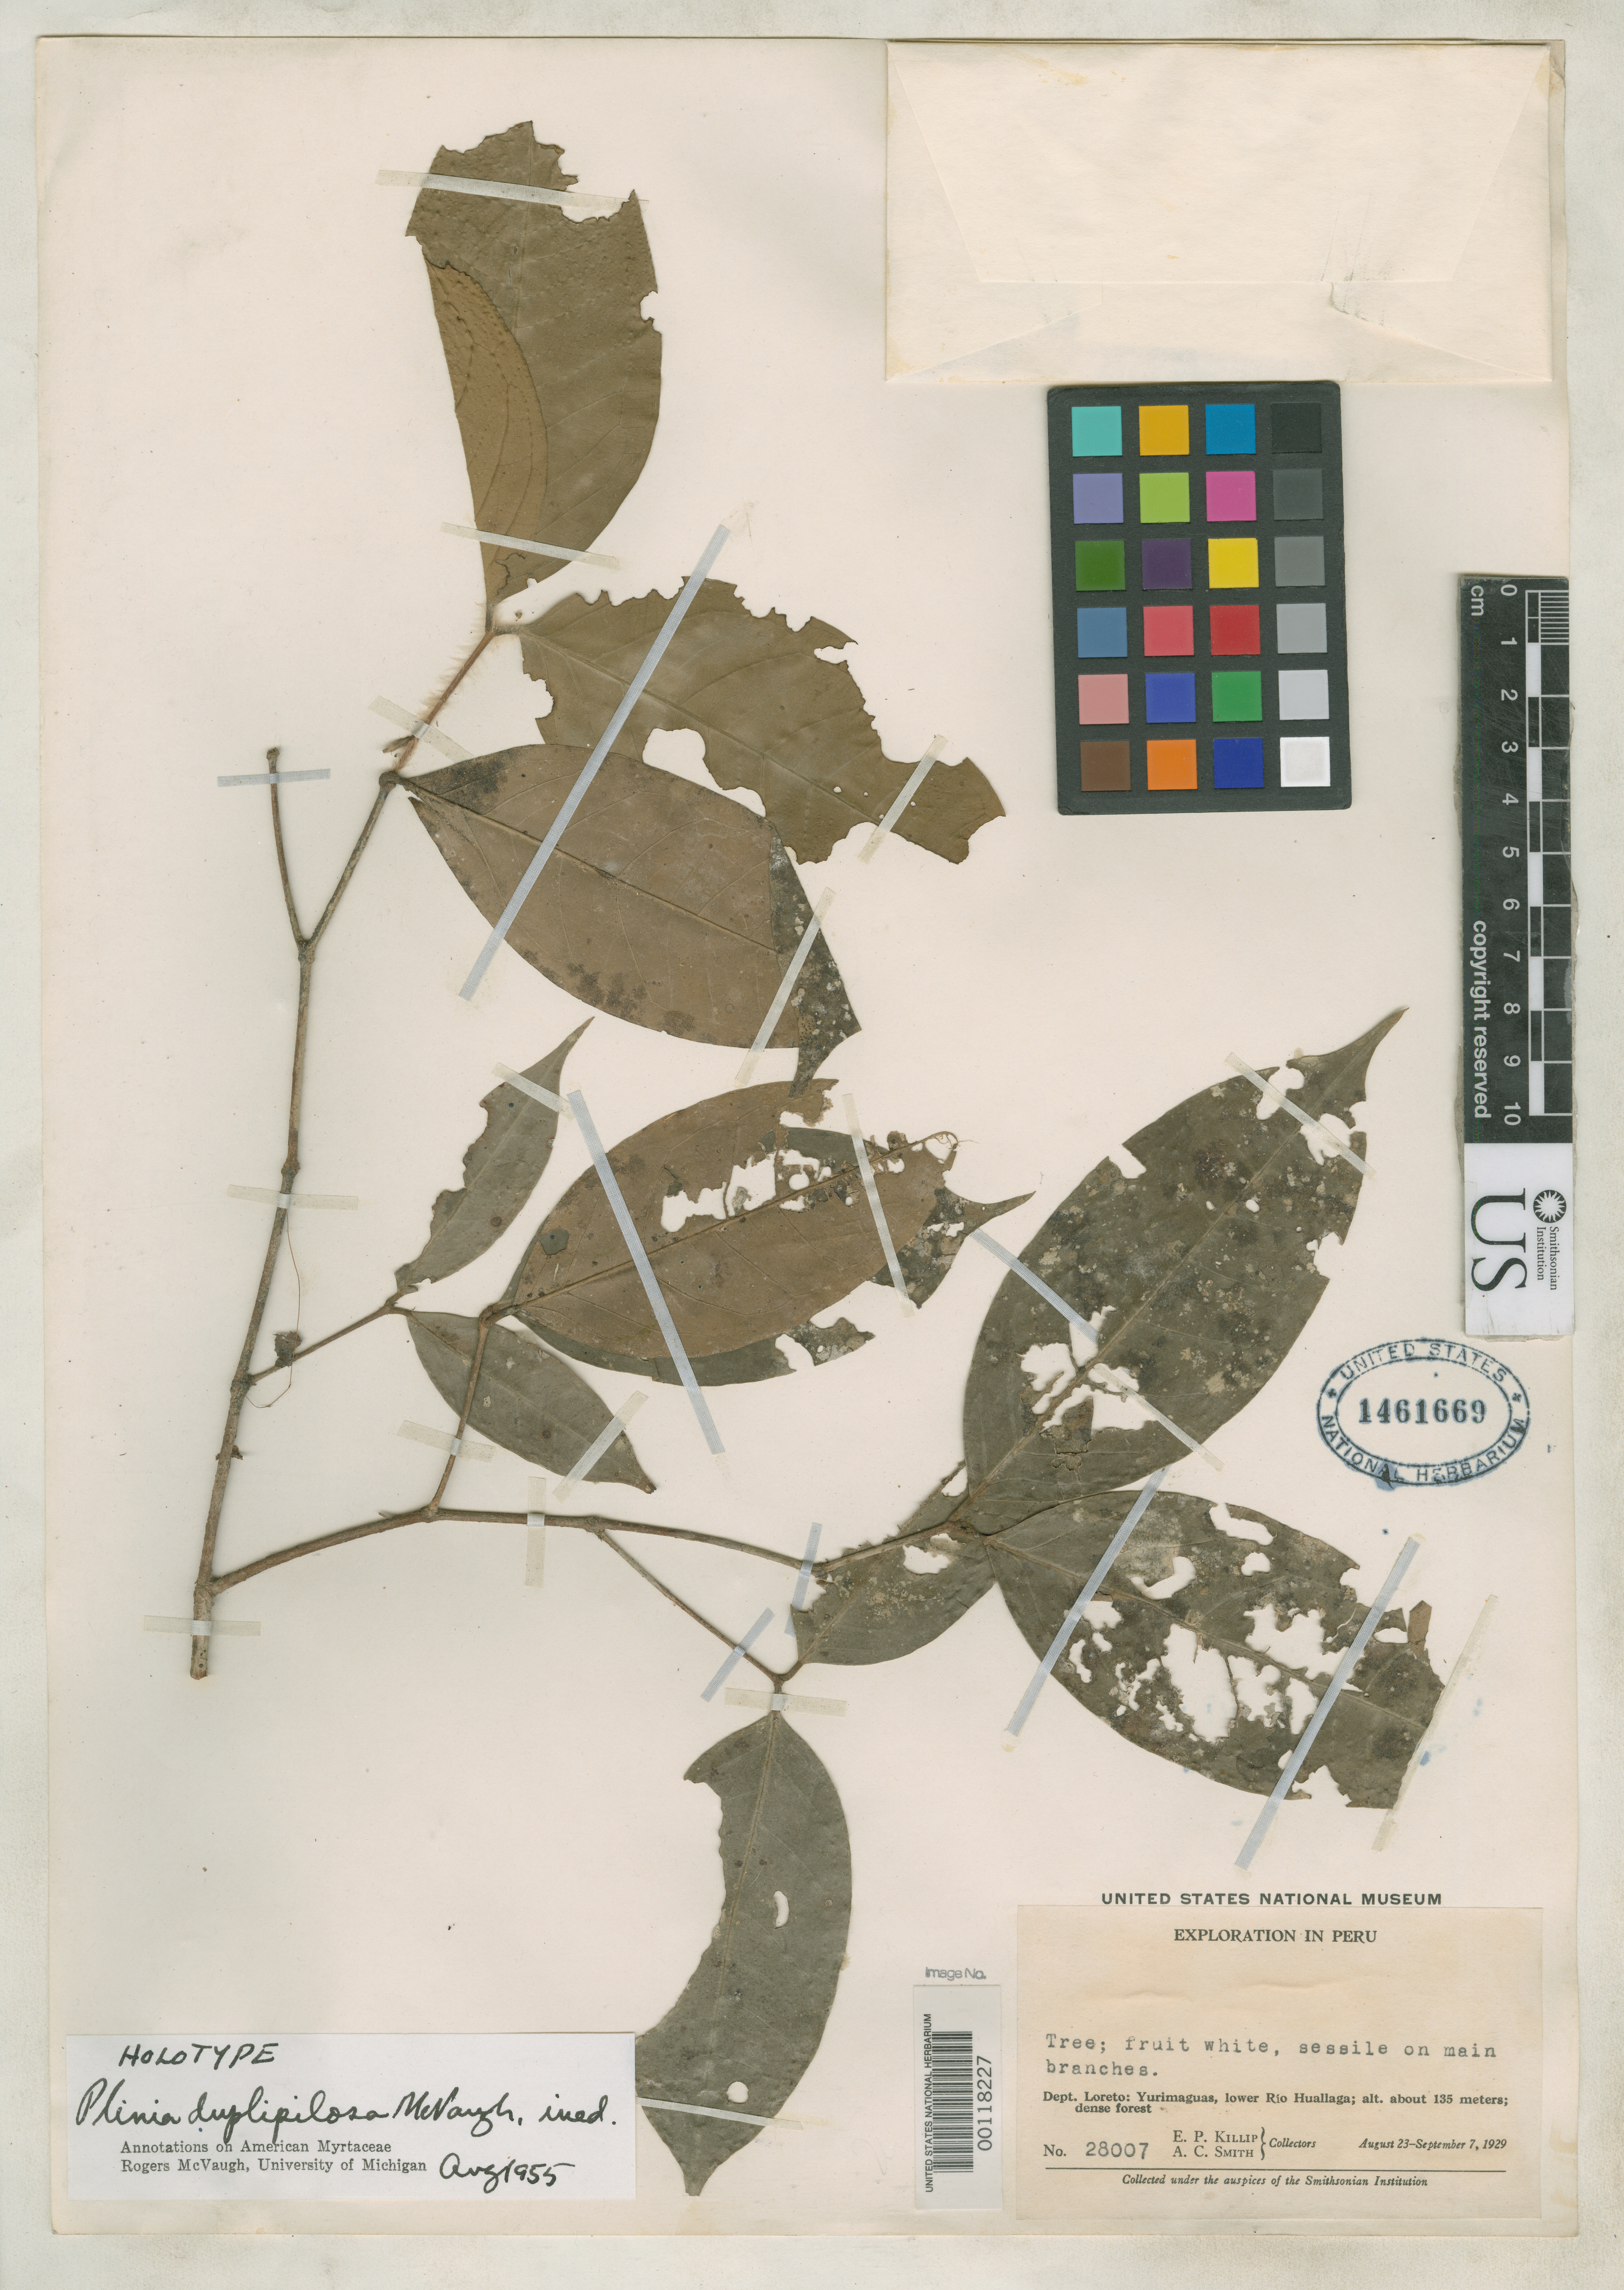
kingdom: Plantae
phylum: Tracheophyta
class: Magnoliopsida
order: Myrtales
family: Myrtaceae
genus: Plinia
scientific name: Plinia duplipilosa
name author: McVaugh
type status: Holotype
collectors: E. P. Killip & A. C. Smith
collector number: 28007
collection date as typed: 21 Aug 1929 to 07 Sep 1929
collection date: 1929-08-21/1929-09-07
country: Peru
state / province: Loreto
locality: Yurimaguas, lower Rio Huallaga.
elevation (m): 135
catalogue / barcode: US 1461669